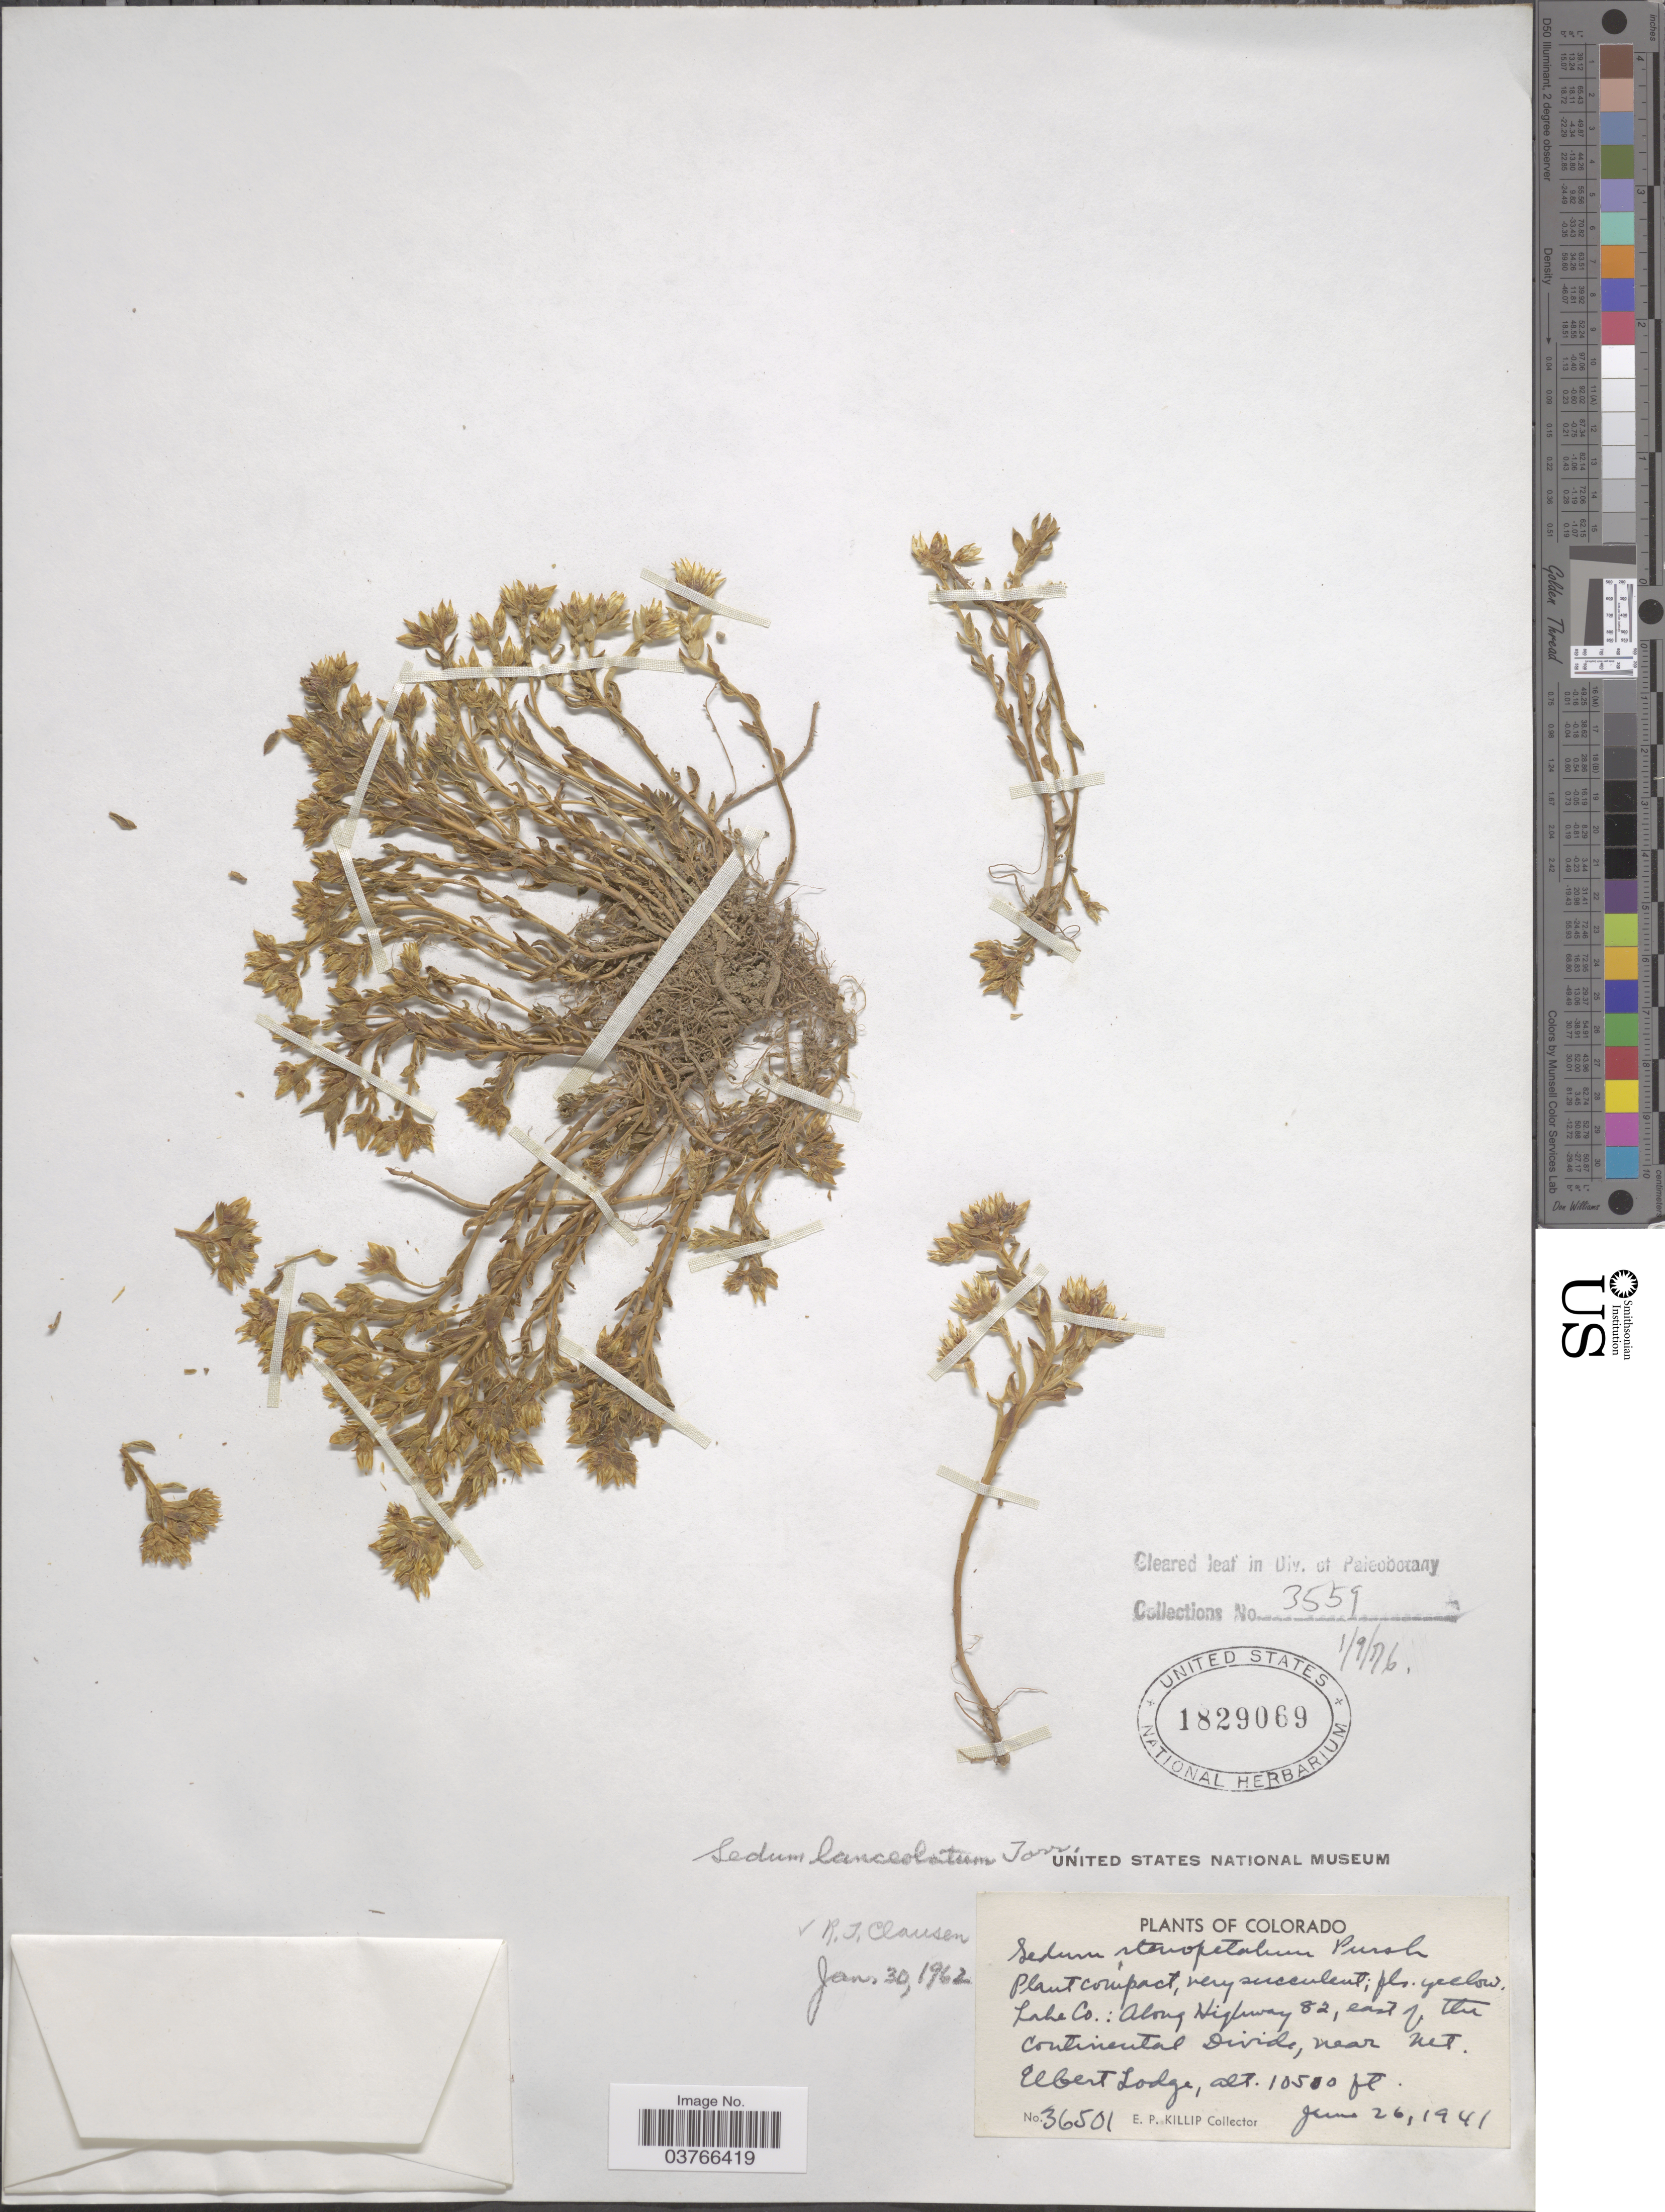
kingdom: Plantae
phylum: Tracheophyta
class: Magnoliopsida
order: Saxifragales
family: Crassulaceae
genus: Sedum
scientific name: Sedum lanceolatum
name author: Torr.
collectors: E. P. Killip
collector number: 36501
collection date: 1941-06-26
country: United States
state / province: Colorado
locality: Lake Co.: Along Highway 82, east of the Continental Divide, near Mt. Elbert Lodge.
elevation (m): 3200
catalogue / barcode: US 1829069